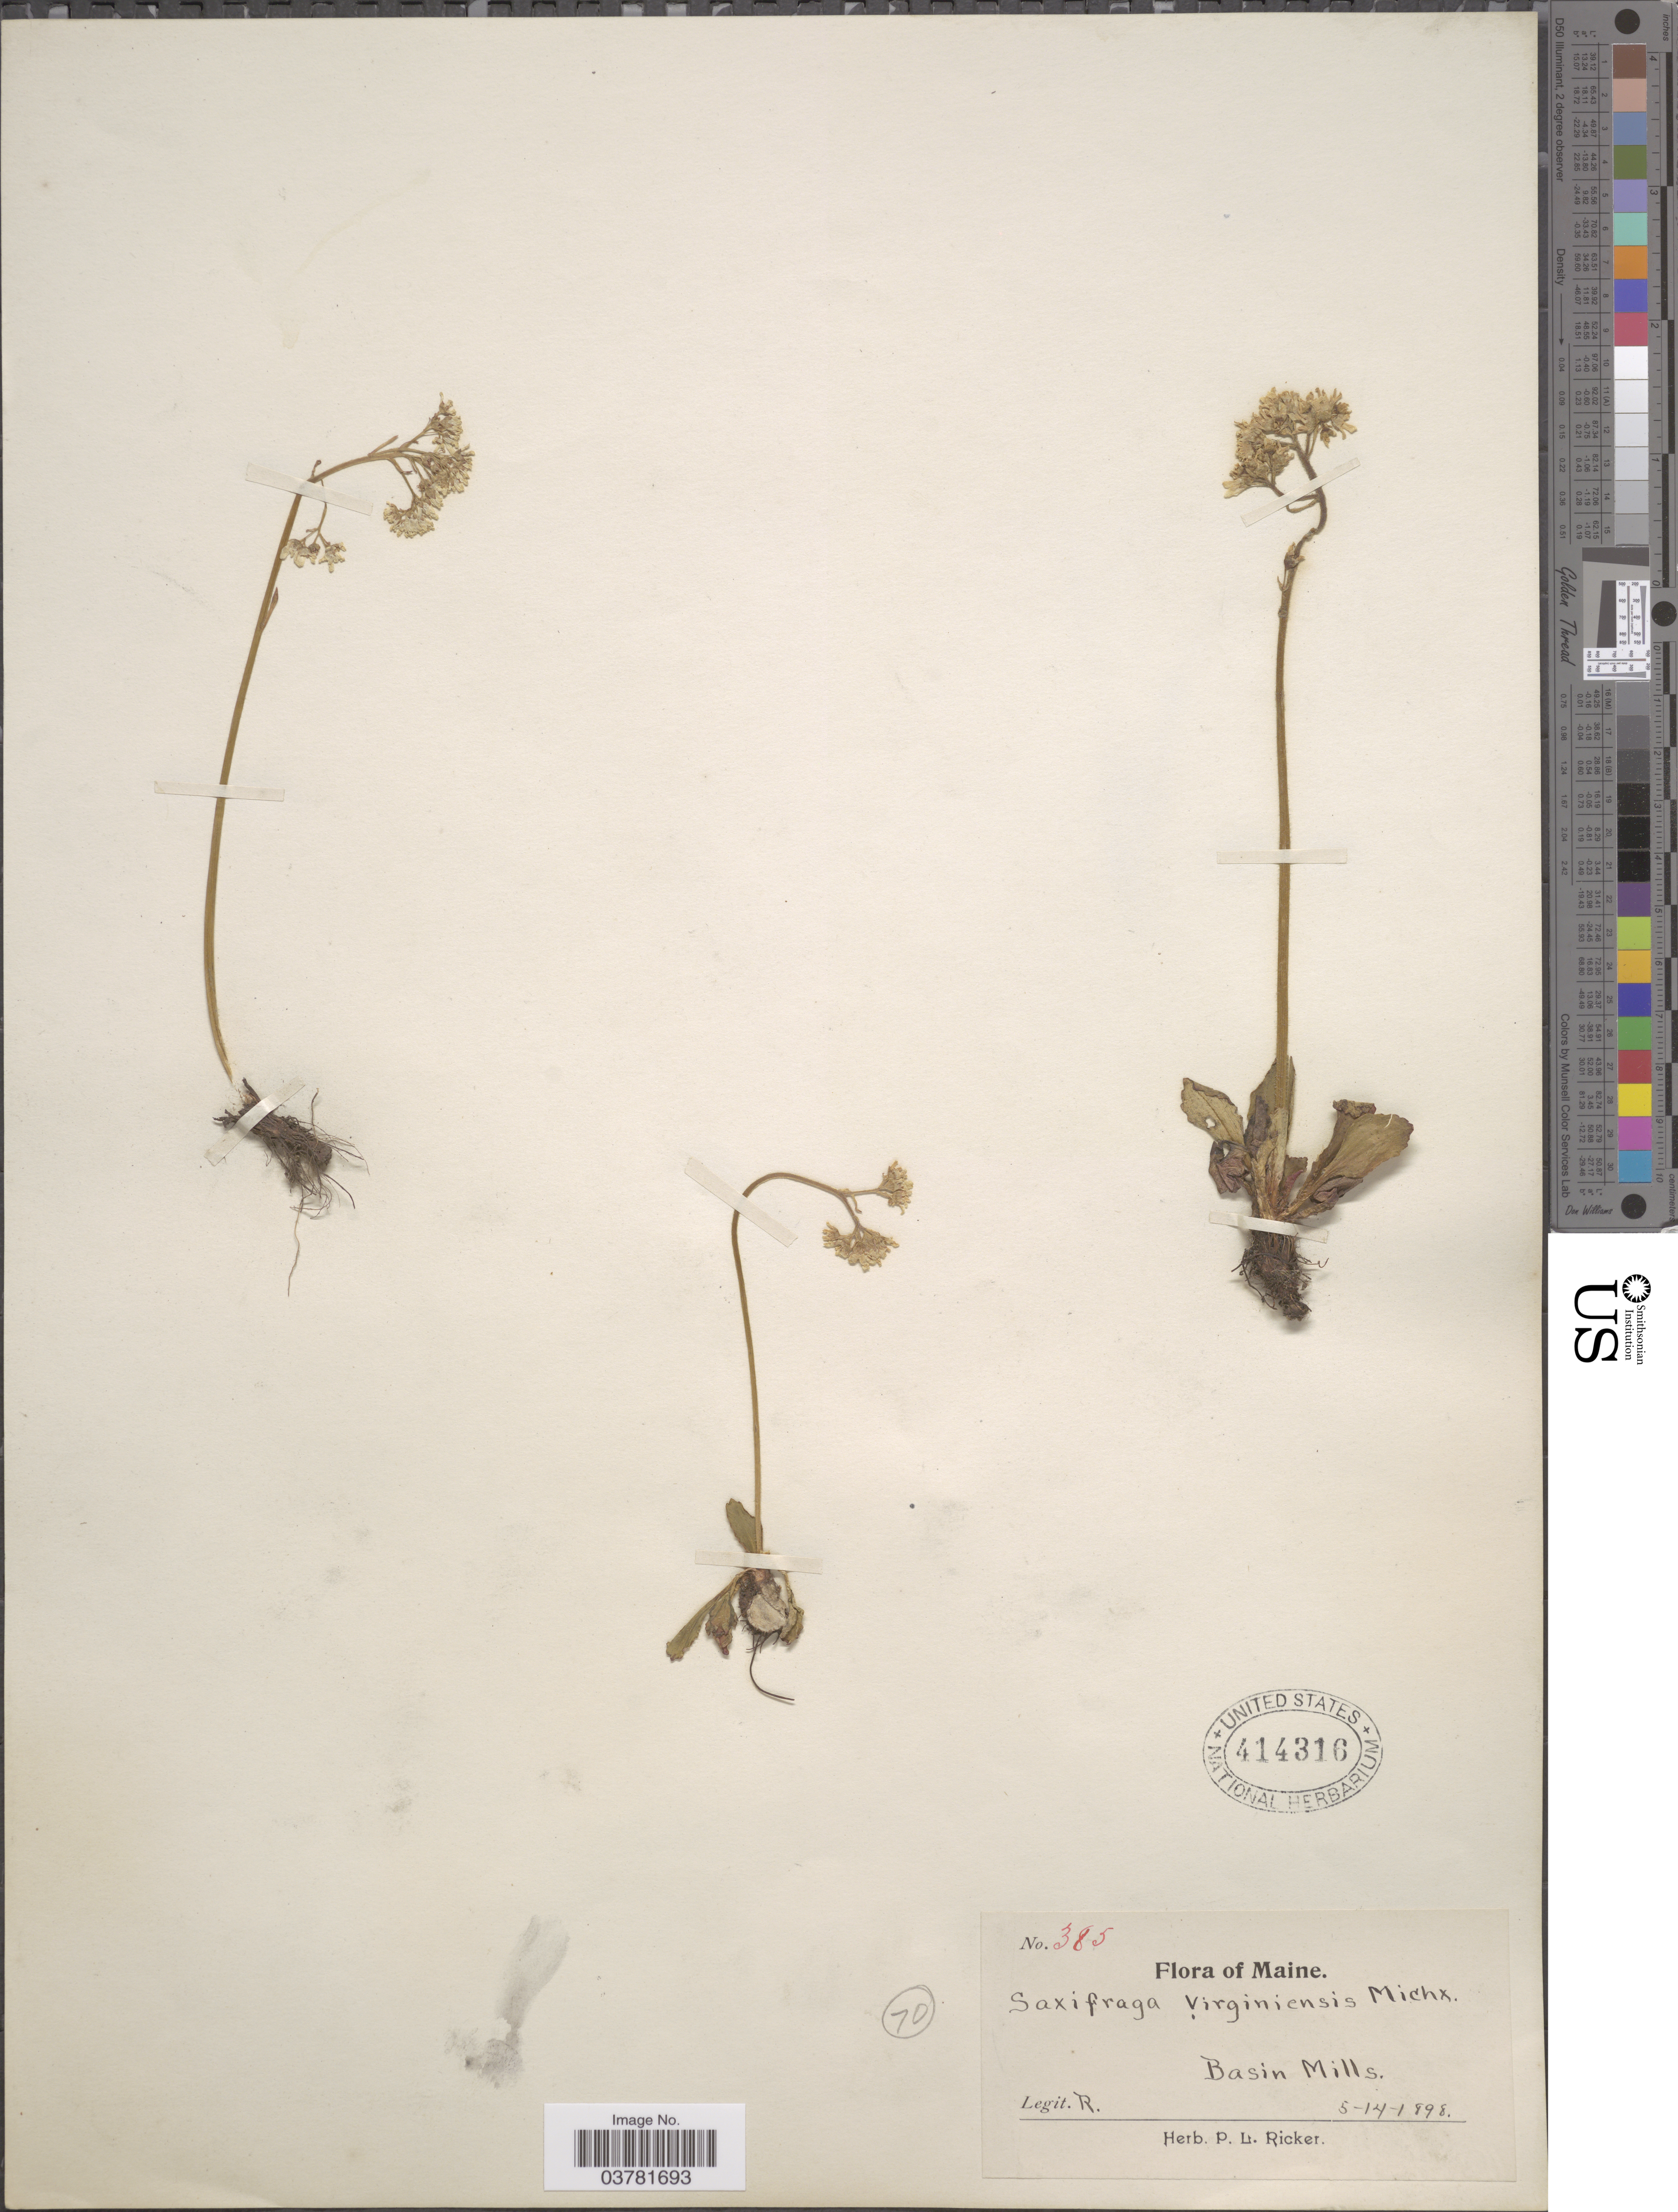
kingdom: Plantae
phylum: Tracheophyta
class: Magnoliopsida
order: Saxifragales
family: Saxifragaceae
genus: Micranthes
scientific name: Micranthes virginiensis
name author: (Michx.) Small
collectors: P. Ricker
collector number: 385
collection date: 1898-05-14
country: United States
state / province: Maine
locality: Basin Mills.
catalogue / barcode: US 414316